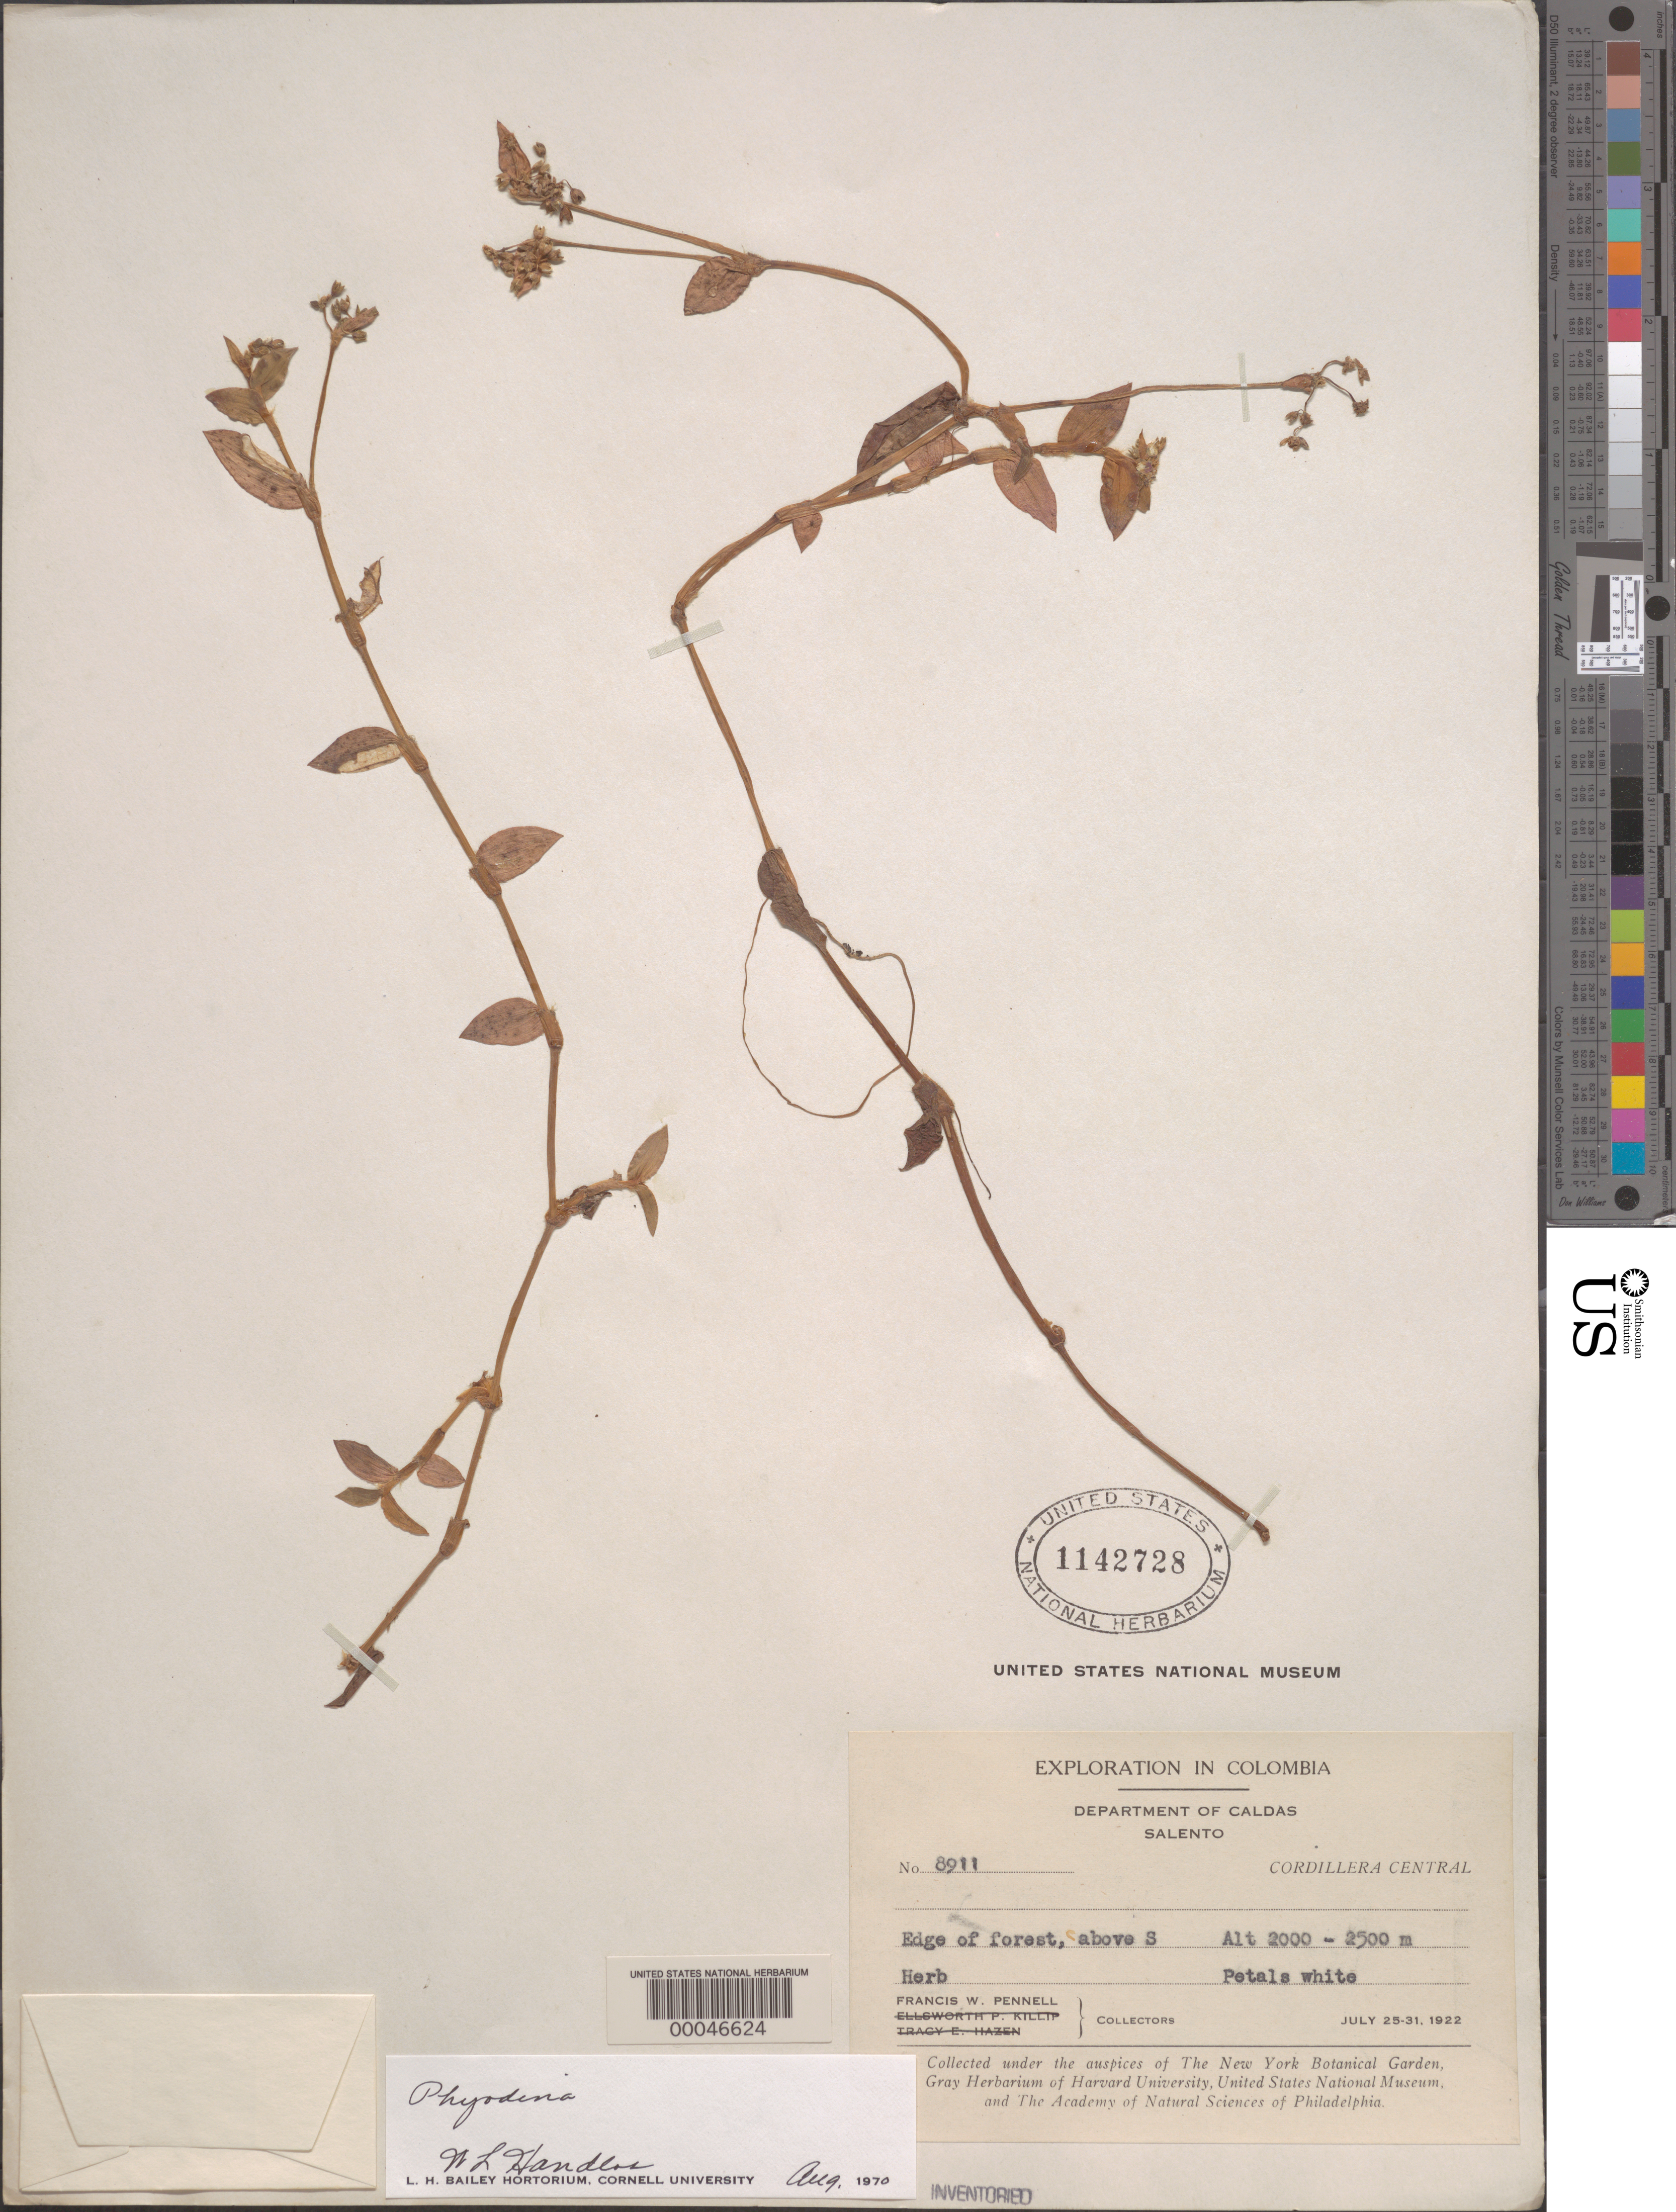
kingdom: Plantae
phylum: Tracheophyta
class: Liliopsida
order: Commelinales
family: Commelinaceae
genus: Callisia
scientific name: Callisia sp.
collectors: F. W. Pennell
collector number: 8911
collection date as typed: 25 Jul 1922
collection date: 1922-07-25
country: Colombia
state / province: Caldas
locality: Salento, Cordillera Central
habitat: Forest edge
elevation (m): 2000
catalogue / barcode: US 1142728